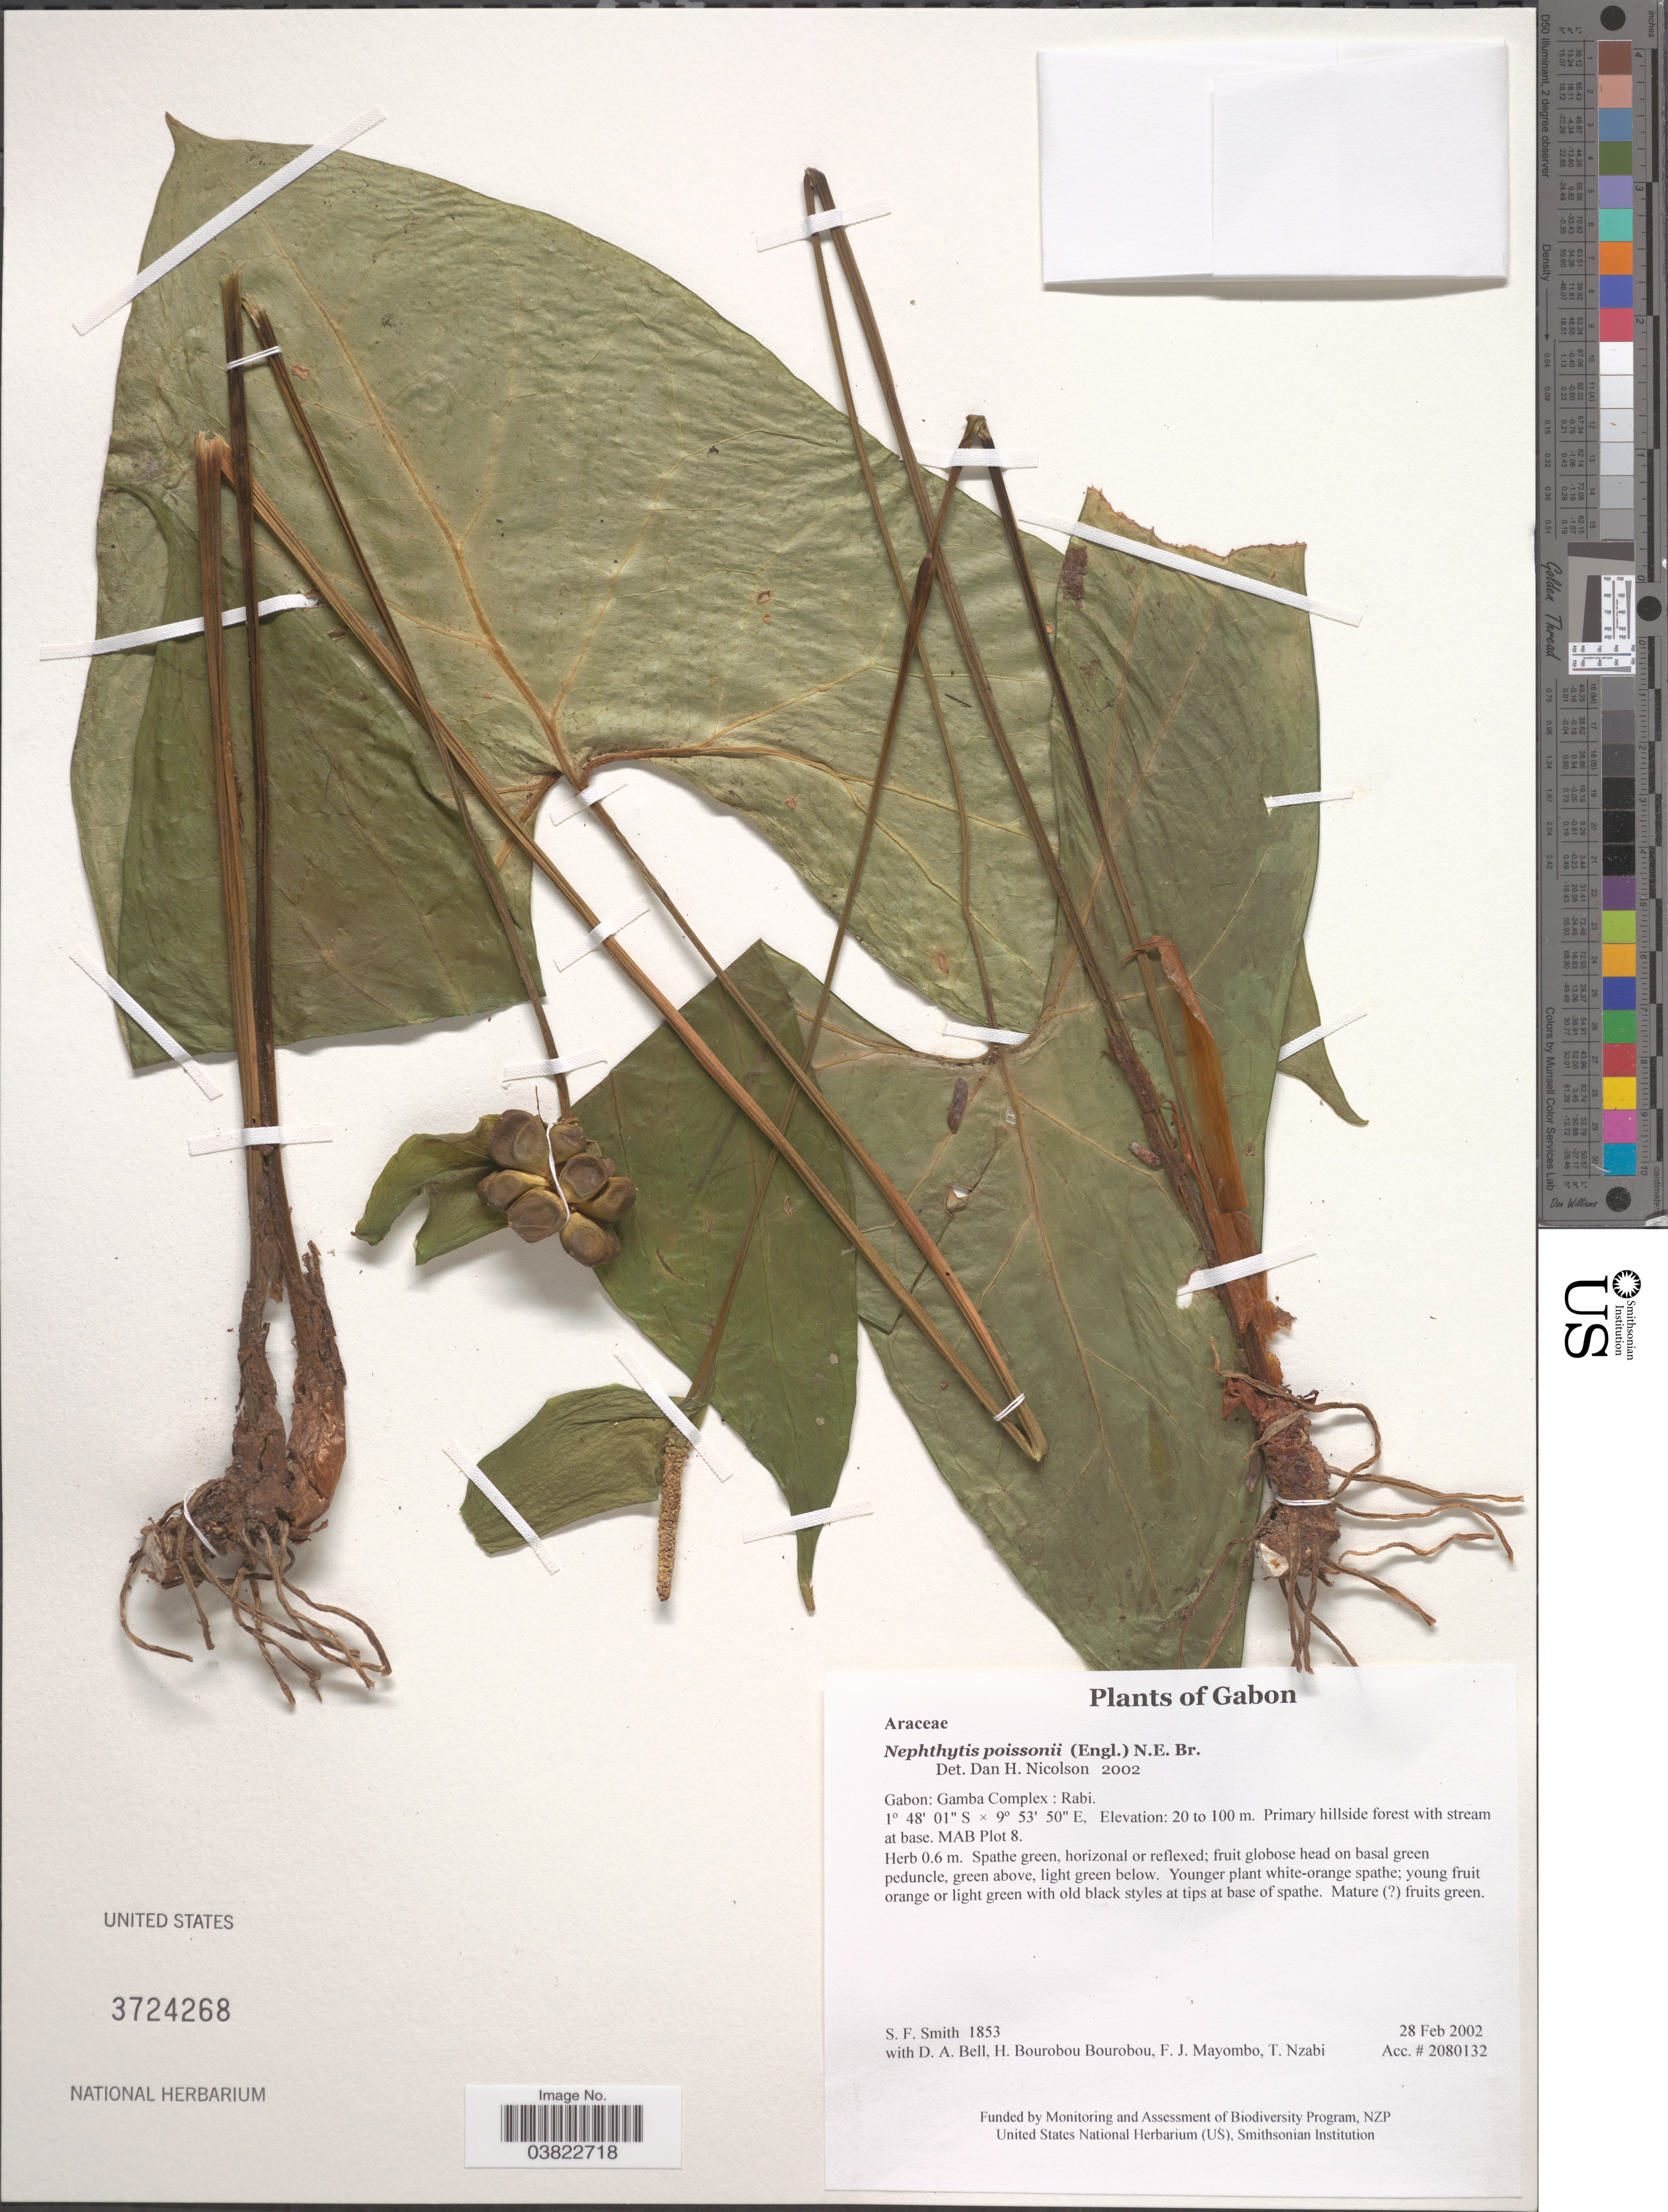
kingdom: Plantae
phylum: Tracheophyta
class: Liliopsida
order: Alismatales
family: Araceae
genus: Nephthytis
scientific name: Nephthytis poissonii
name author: (Engl.) N.E. Br.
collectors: S.F. Smith, D. A. Bell, H. Bourobou Bourobou & F. J. Mayombo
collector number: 1853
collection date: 2002-02-28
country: Gabon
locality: Gamba Complex: Rabi. Primary hillside forest with stream at base. MAB Plot 8.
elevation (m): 20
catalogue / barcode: US 3724268